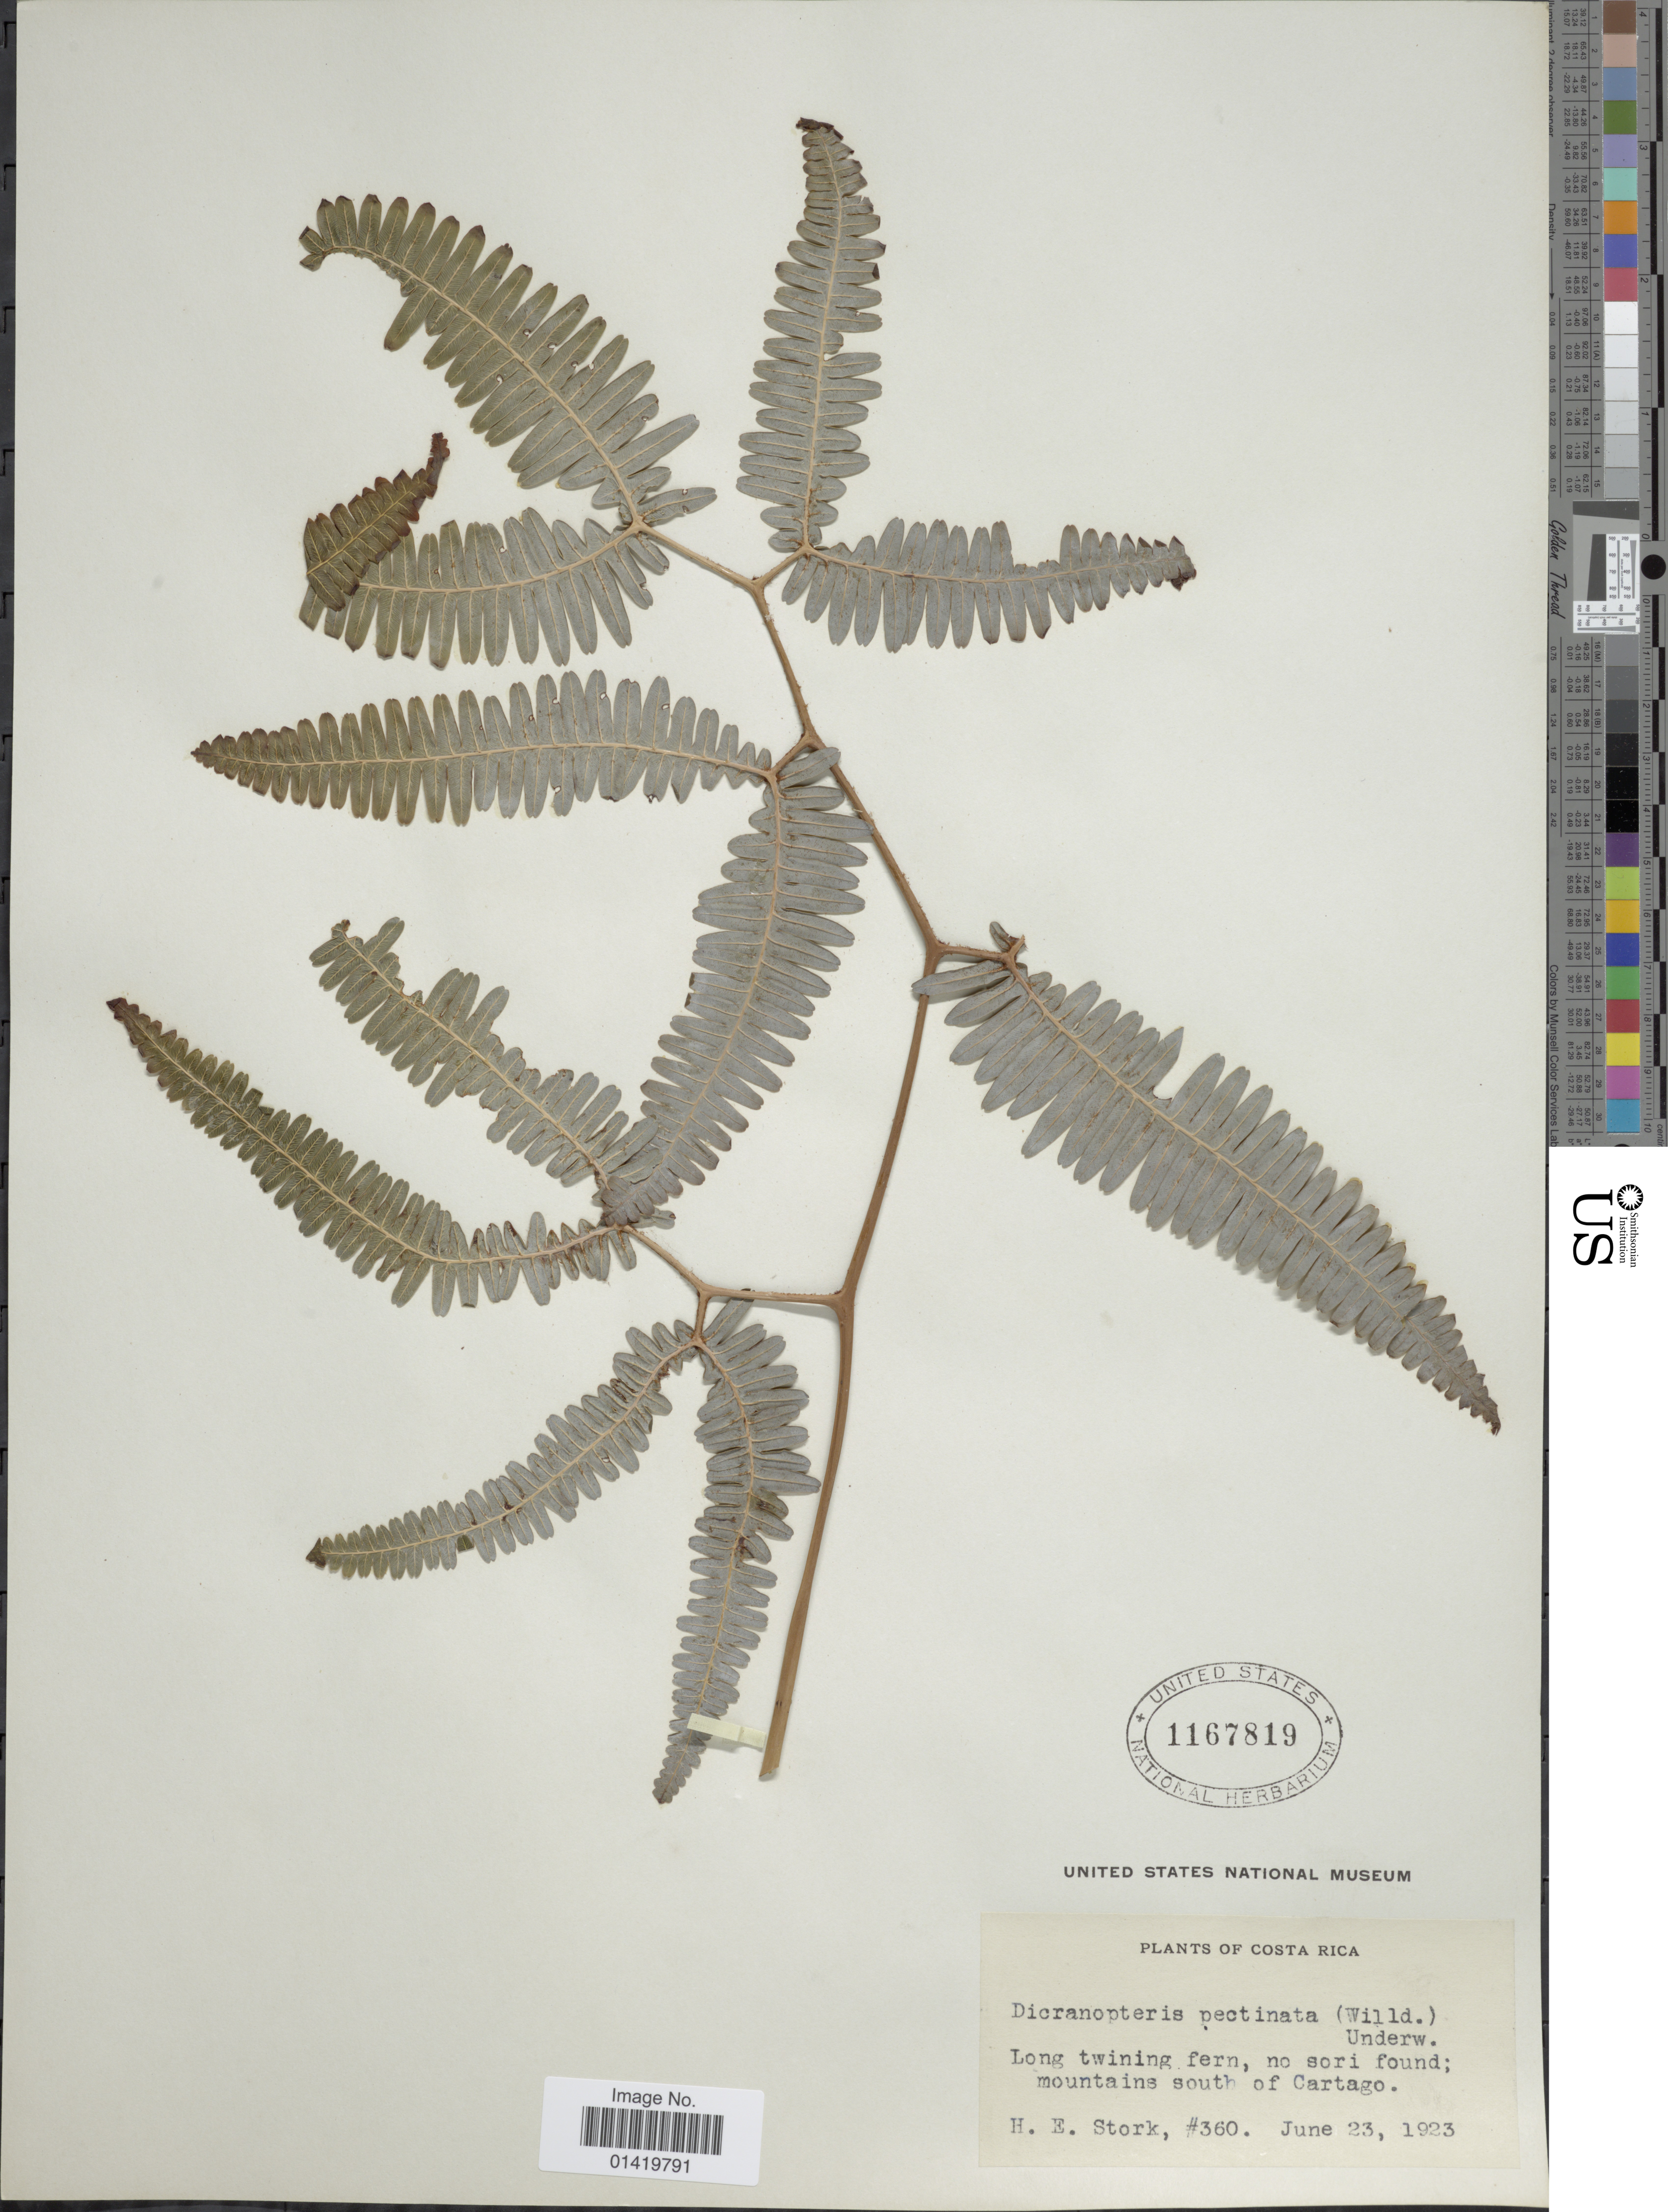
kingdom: Plantae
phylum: Tracheophyta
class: Polypodiopsida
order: Gleicheniales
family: Gleicheniaceae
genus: Gleichenella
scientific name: Gleichenella pectinata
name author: (Willd.) Ching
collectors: H. E. Stork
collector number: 360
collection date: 1923-06-23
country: Costa Rica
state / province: Cartago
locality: Long twining fern, no sori found; mountains south of Cartago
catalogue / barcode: US 1167819